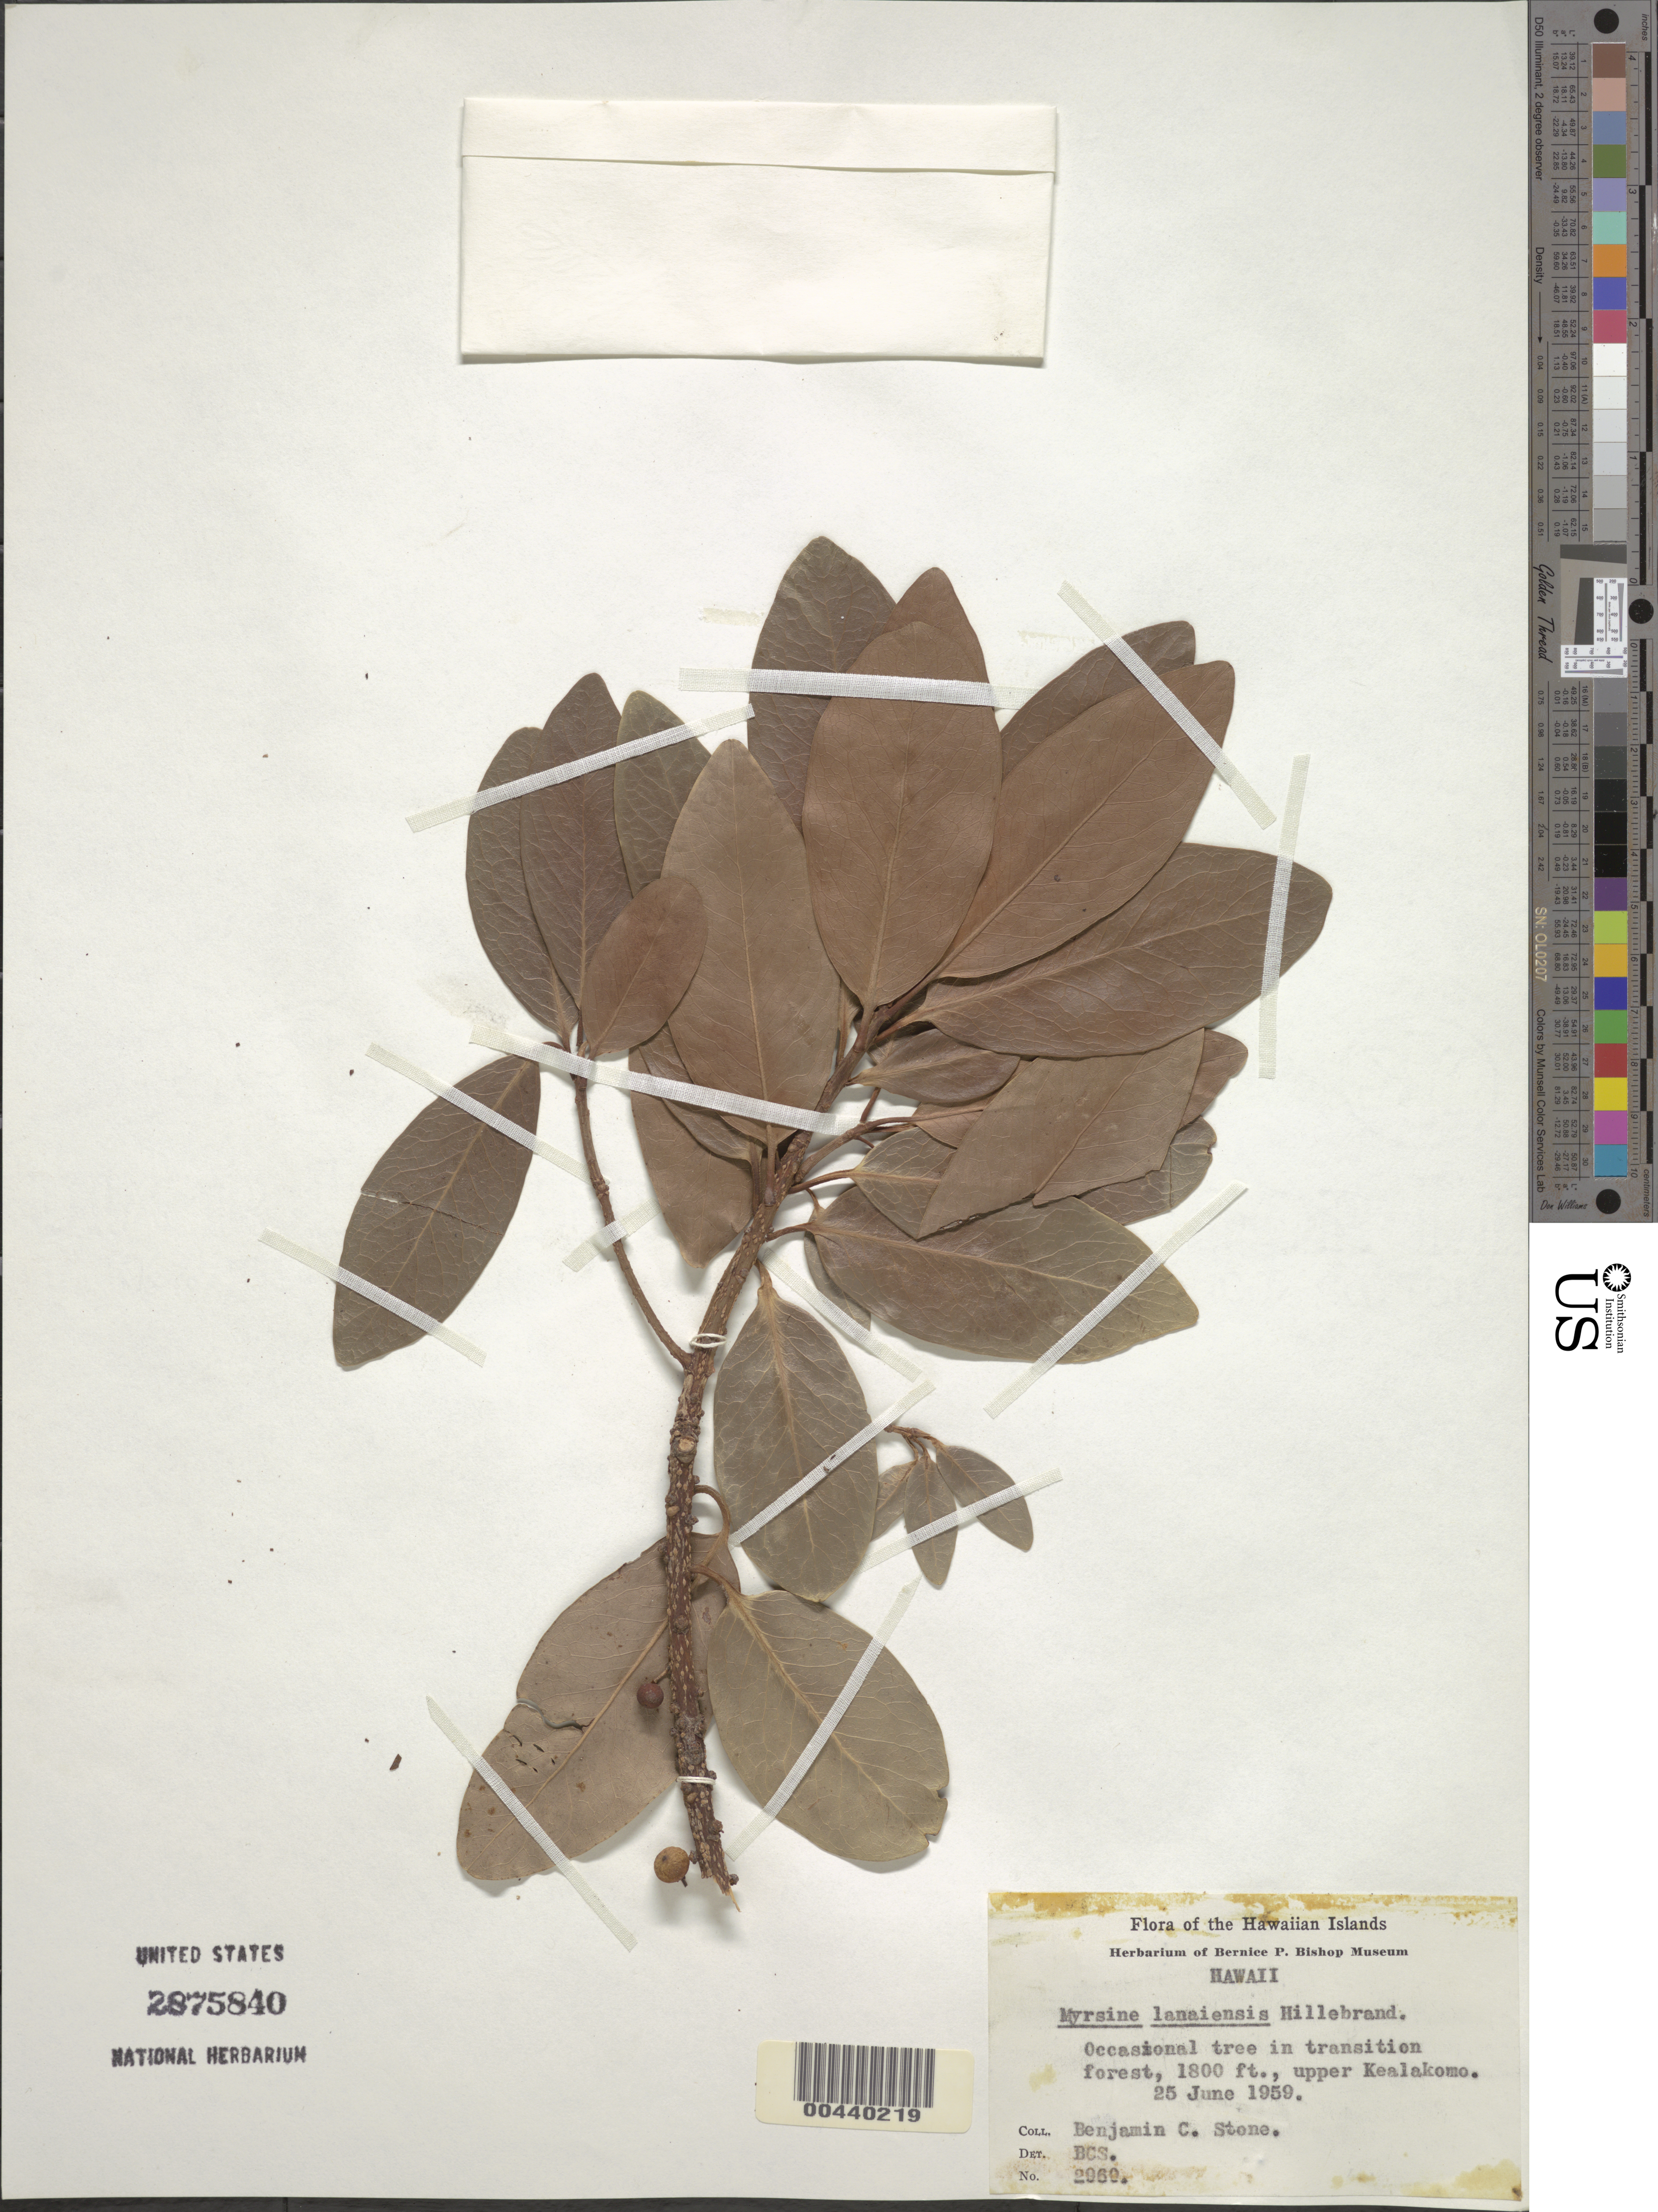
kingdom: Plantae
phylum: Tracheophyta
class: Magnoliopsida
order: Ericales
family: Primulaceae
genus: Myrsine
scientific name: Myrsine lanaiensis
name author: Hillebr.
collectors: B. C. Stone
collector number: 2969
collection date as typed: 25 Jun 1959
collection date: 1959-06-25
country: United States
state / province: Hawaii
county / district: Hawaii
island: Hawaii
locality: Transition forest, upper Kealakomo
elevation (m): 549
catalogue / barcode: US 2875840